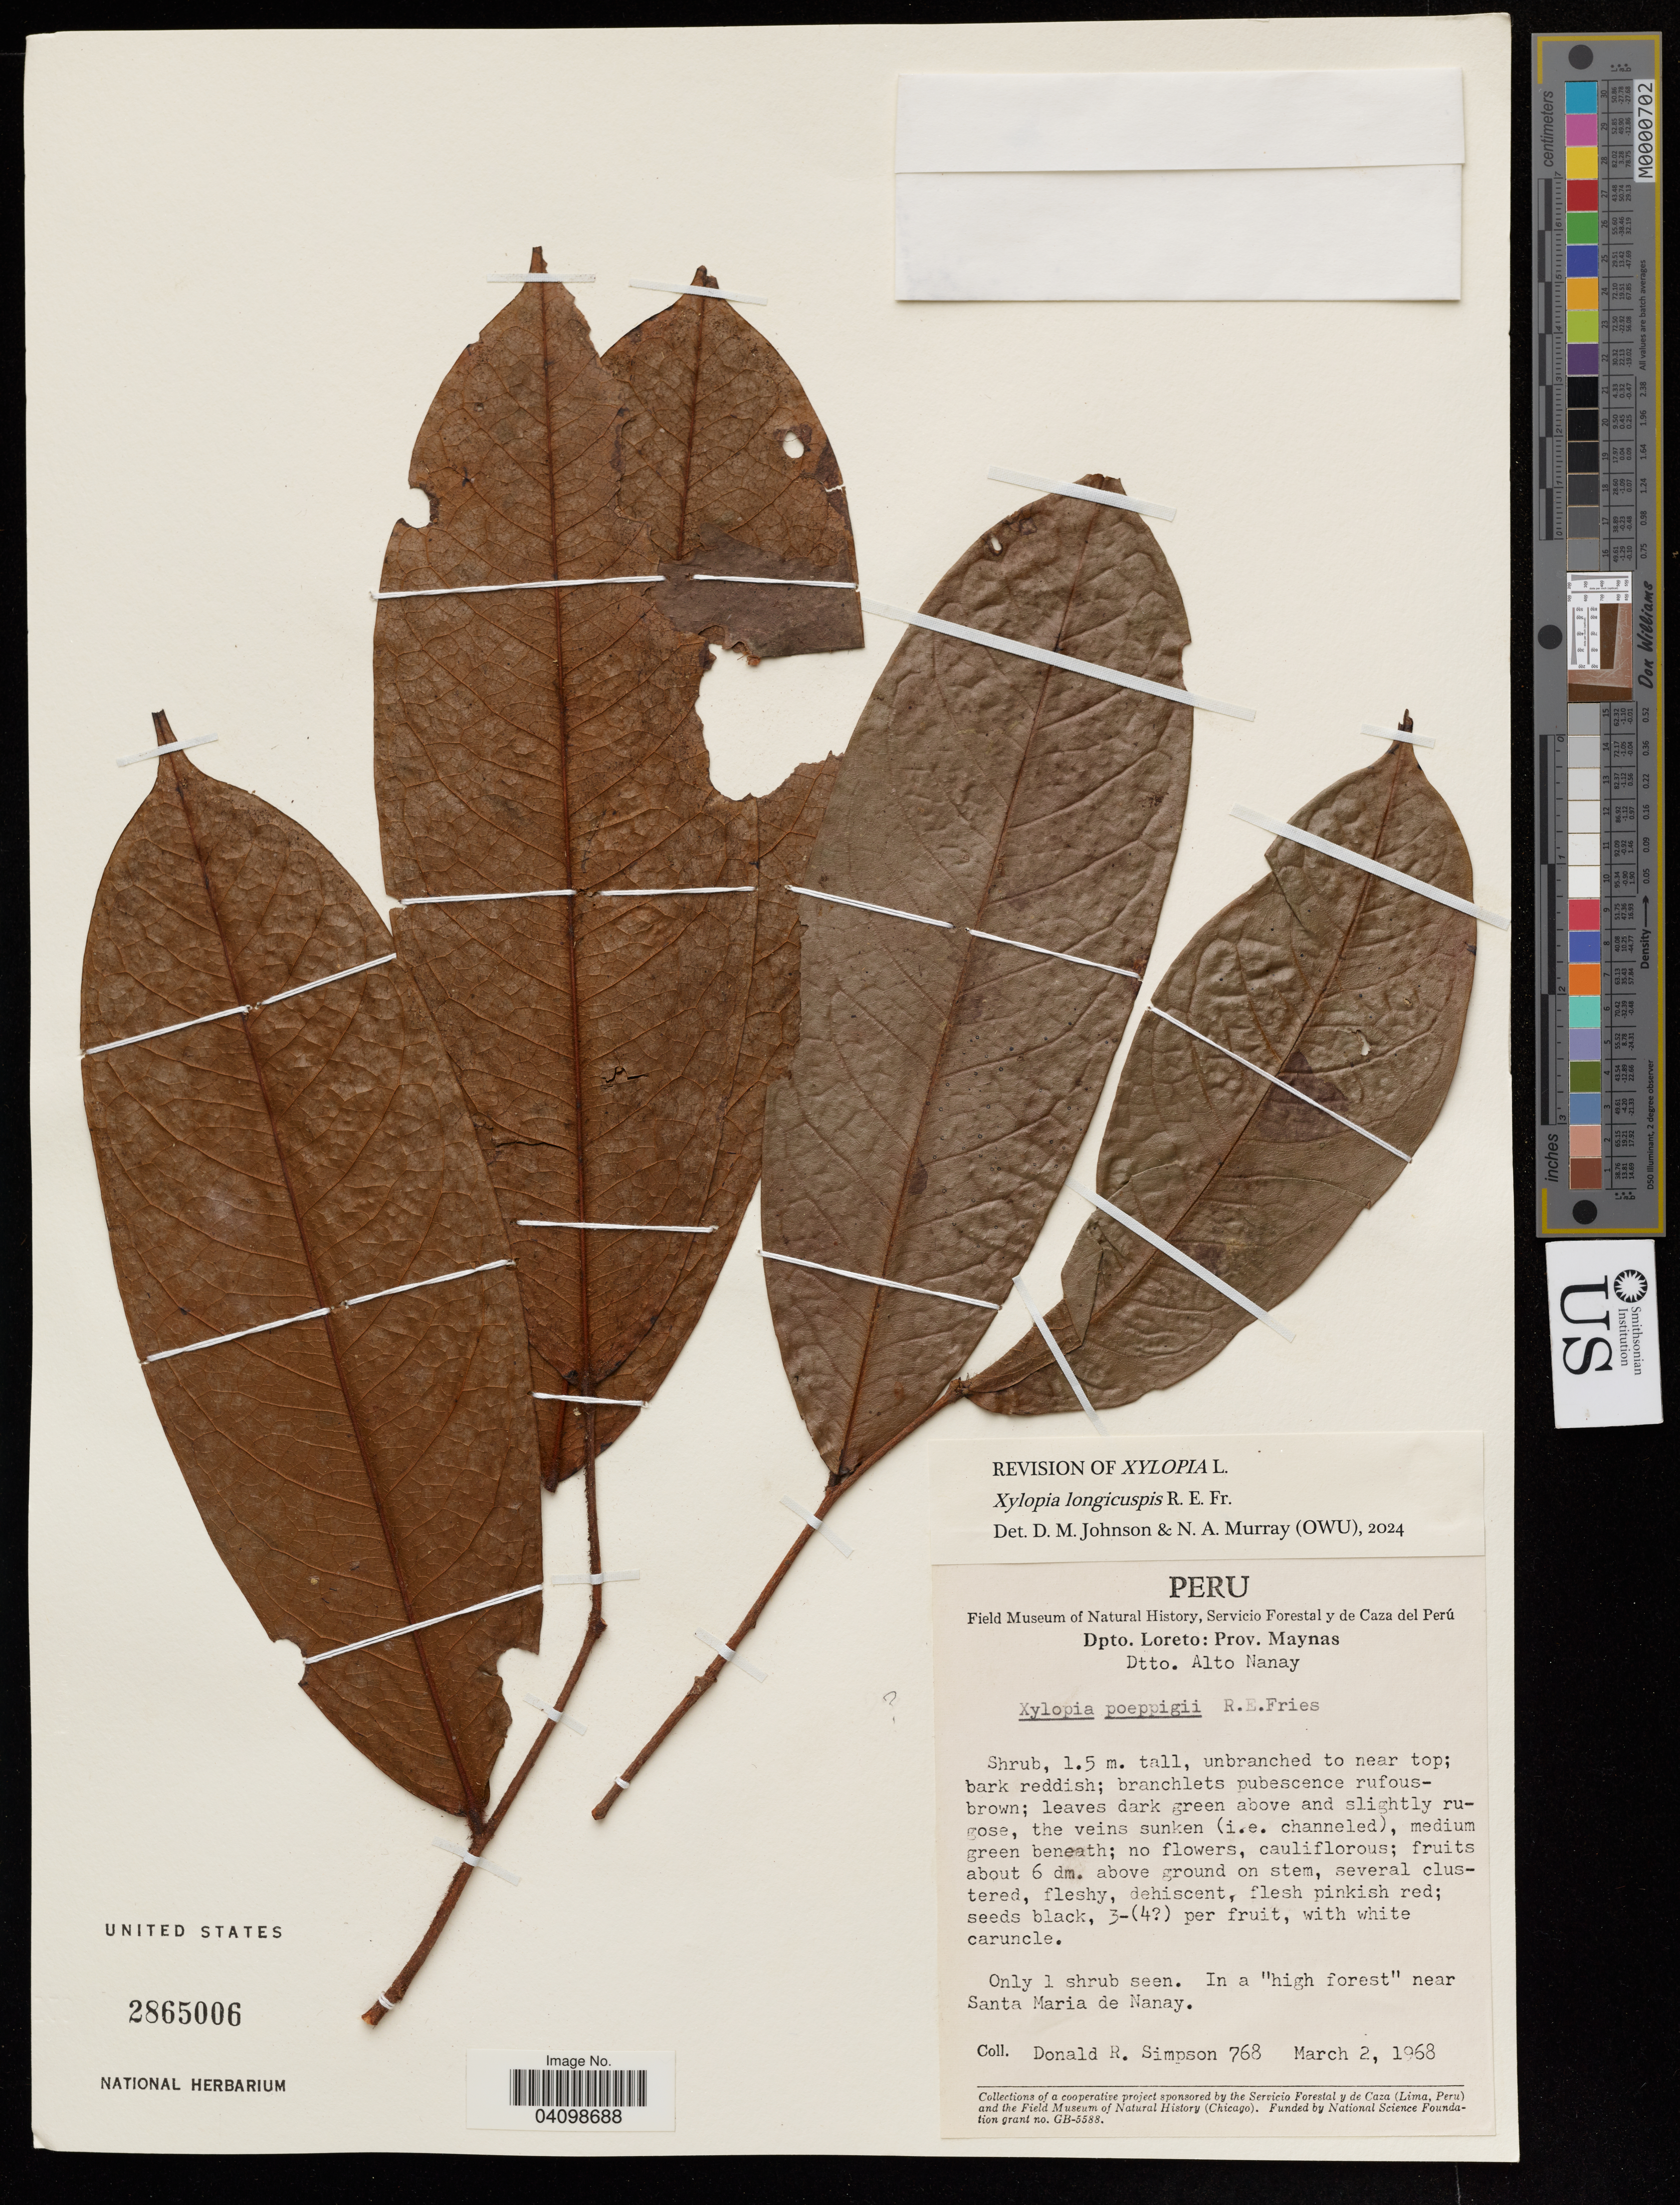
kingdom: Plantae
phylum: Tracheophyta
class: Magnoliopsida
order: Magnoliales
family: Annonaceae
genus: Xylopia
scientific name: Xylopia longicuspis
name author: R.E. Fr.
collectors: D. R. Simpson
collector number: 768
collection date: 1968-03-02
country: Peru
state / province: Loreto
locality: Prov. Maynas. Dtto. Alto Nanay. In a "high forest" near Santa Maria de Nanay.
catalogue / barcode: US 2865006